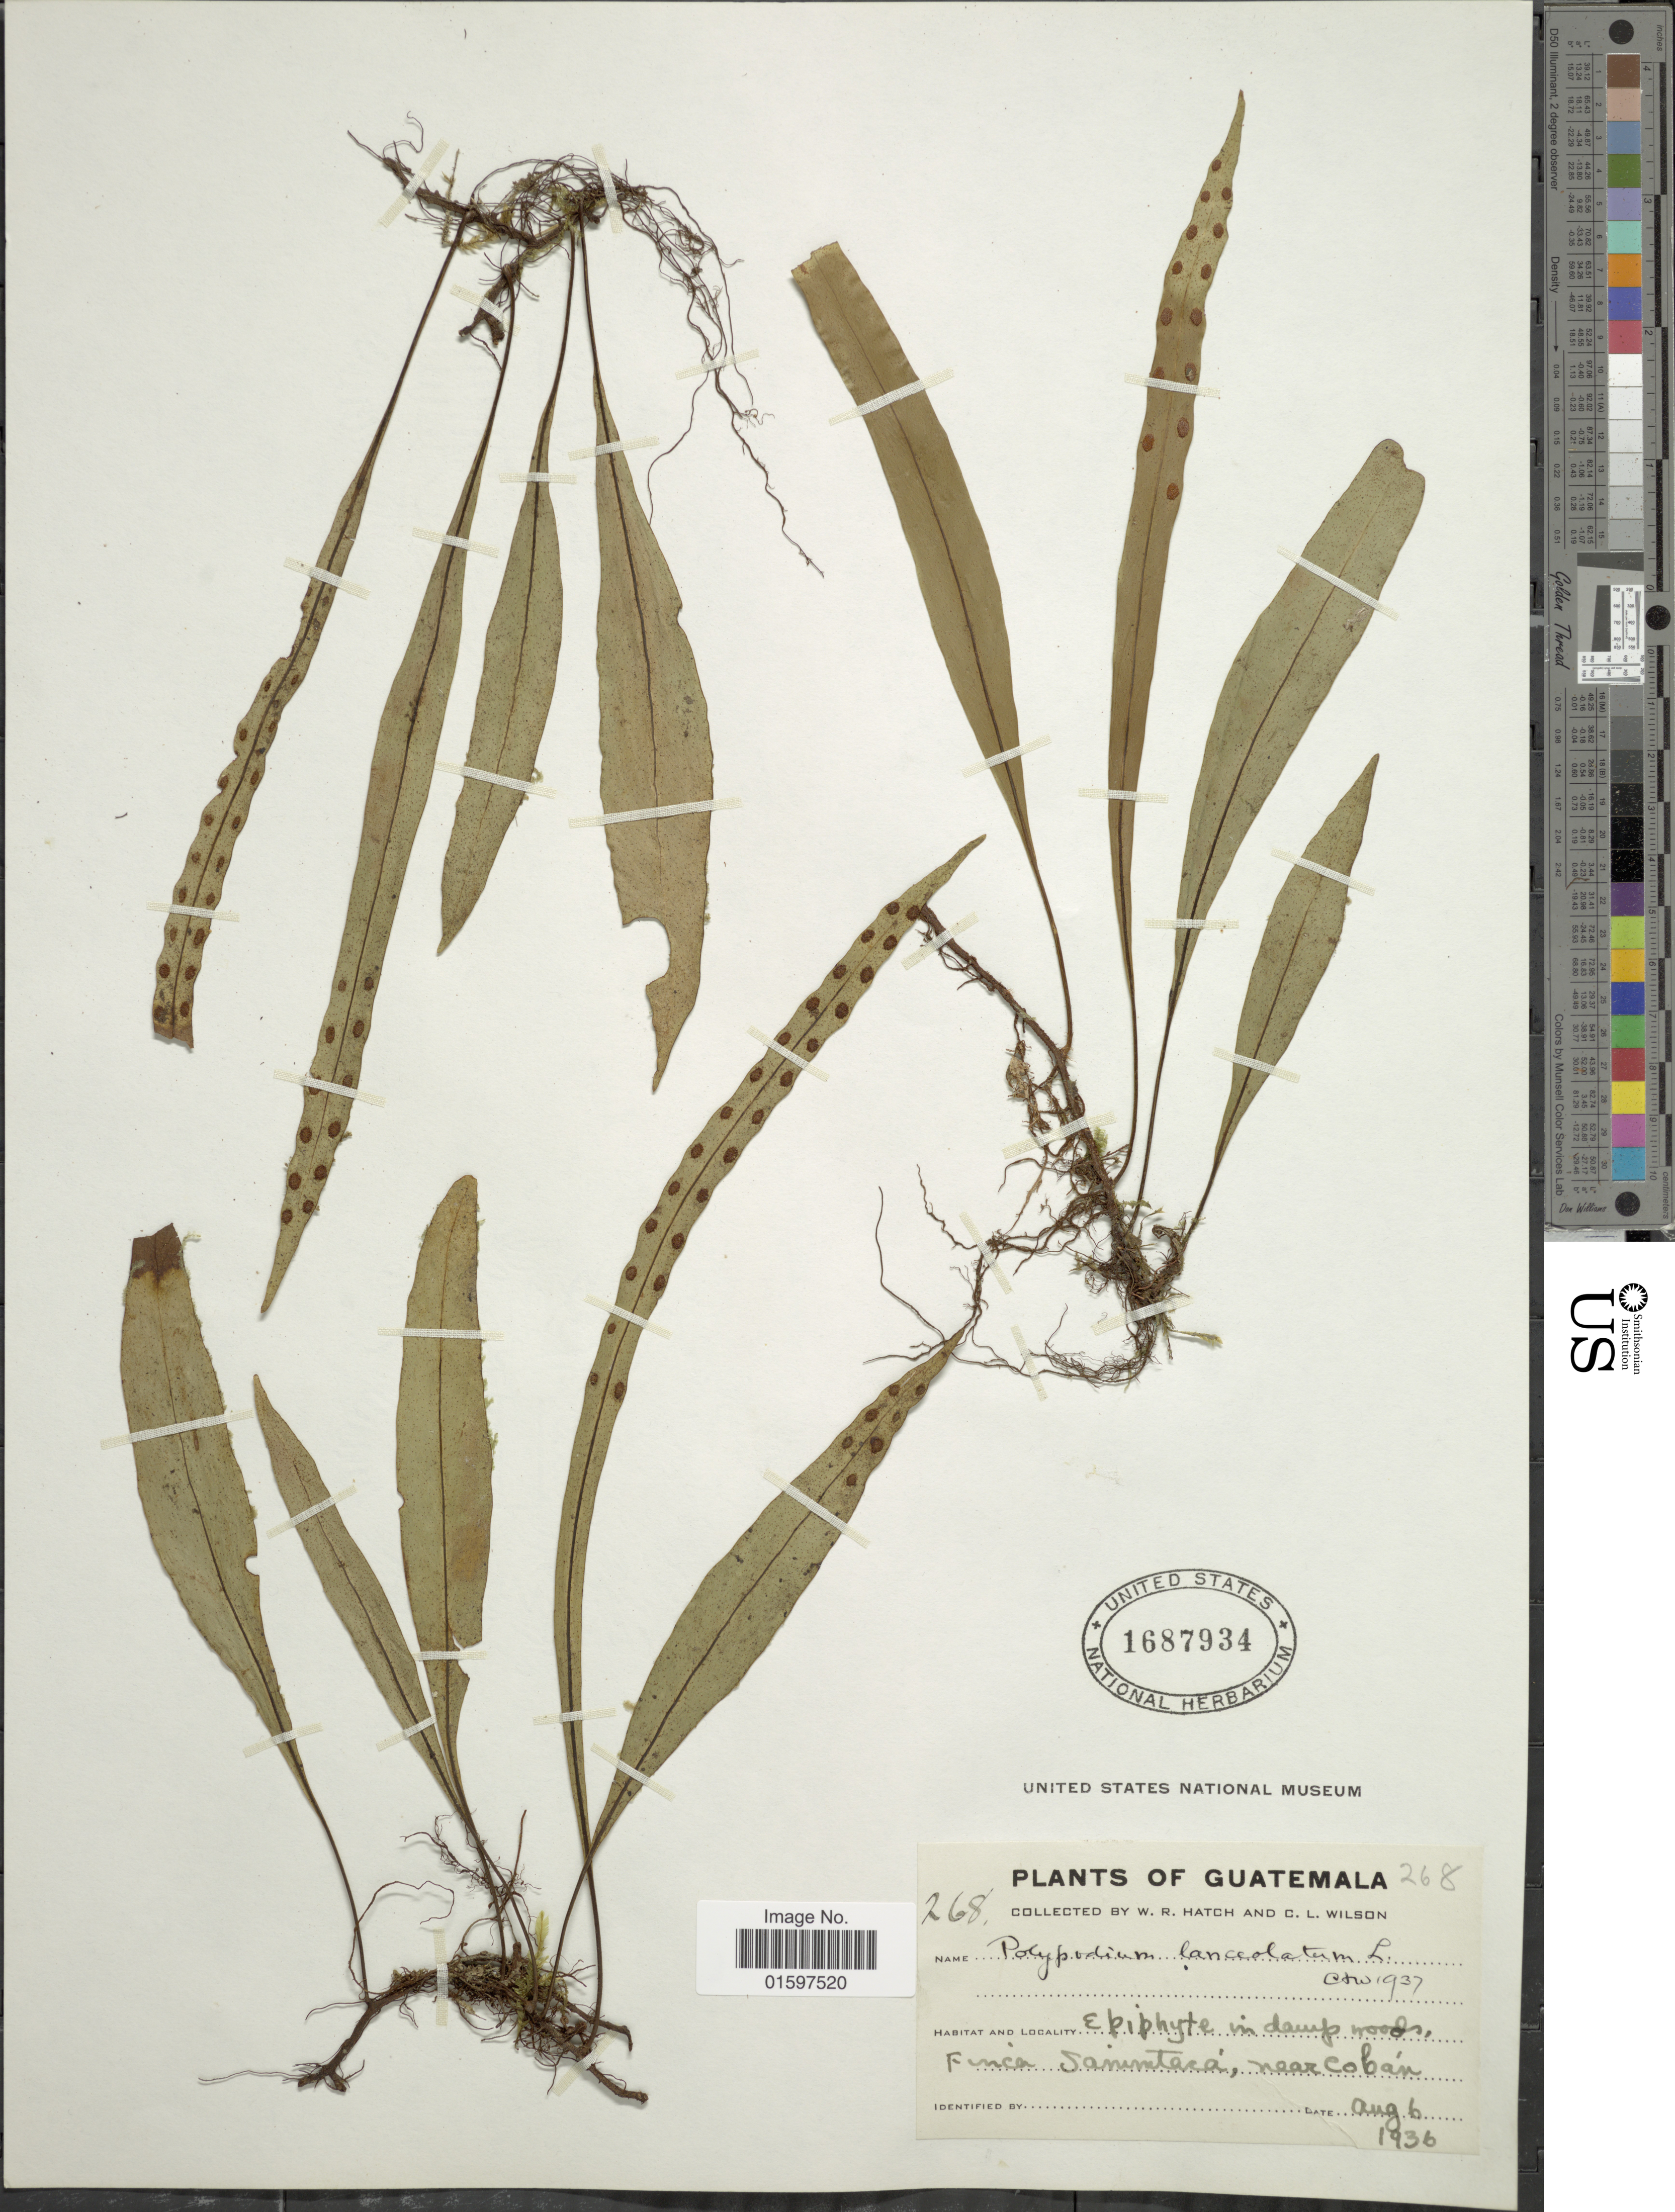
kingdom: Plantae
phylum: Tracheophyta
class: Polypodiopsida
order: Polypodiales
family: Polypodiaceae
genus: Pleopeltis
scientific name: Pleopeltis lanceolata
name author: Kaulf.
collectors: W. Hatch & C. L. Wilson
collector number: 268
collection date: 1936-08-06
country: Guatemala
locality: Epiphyte in damp woods, Finca Sanimtacá, near Cobán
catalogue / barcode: US 1687934